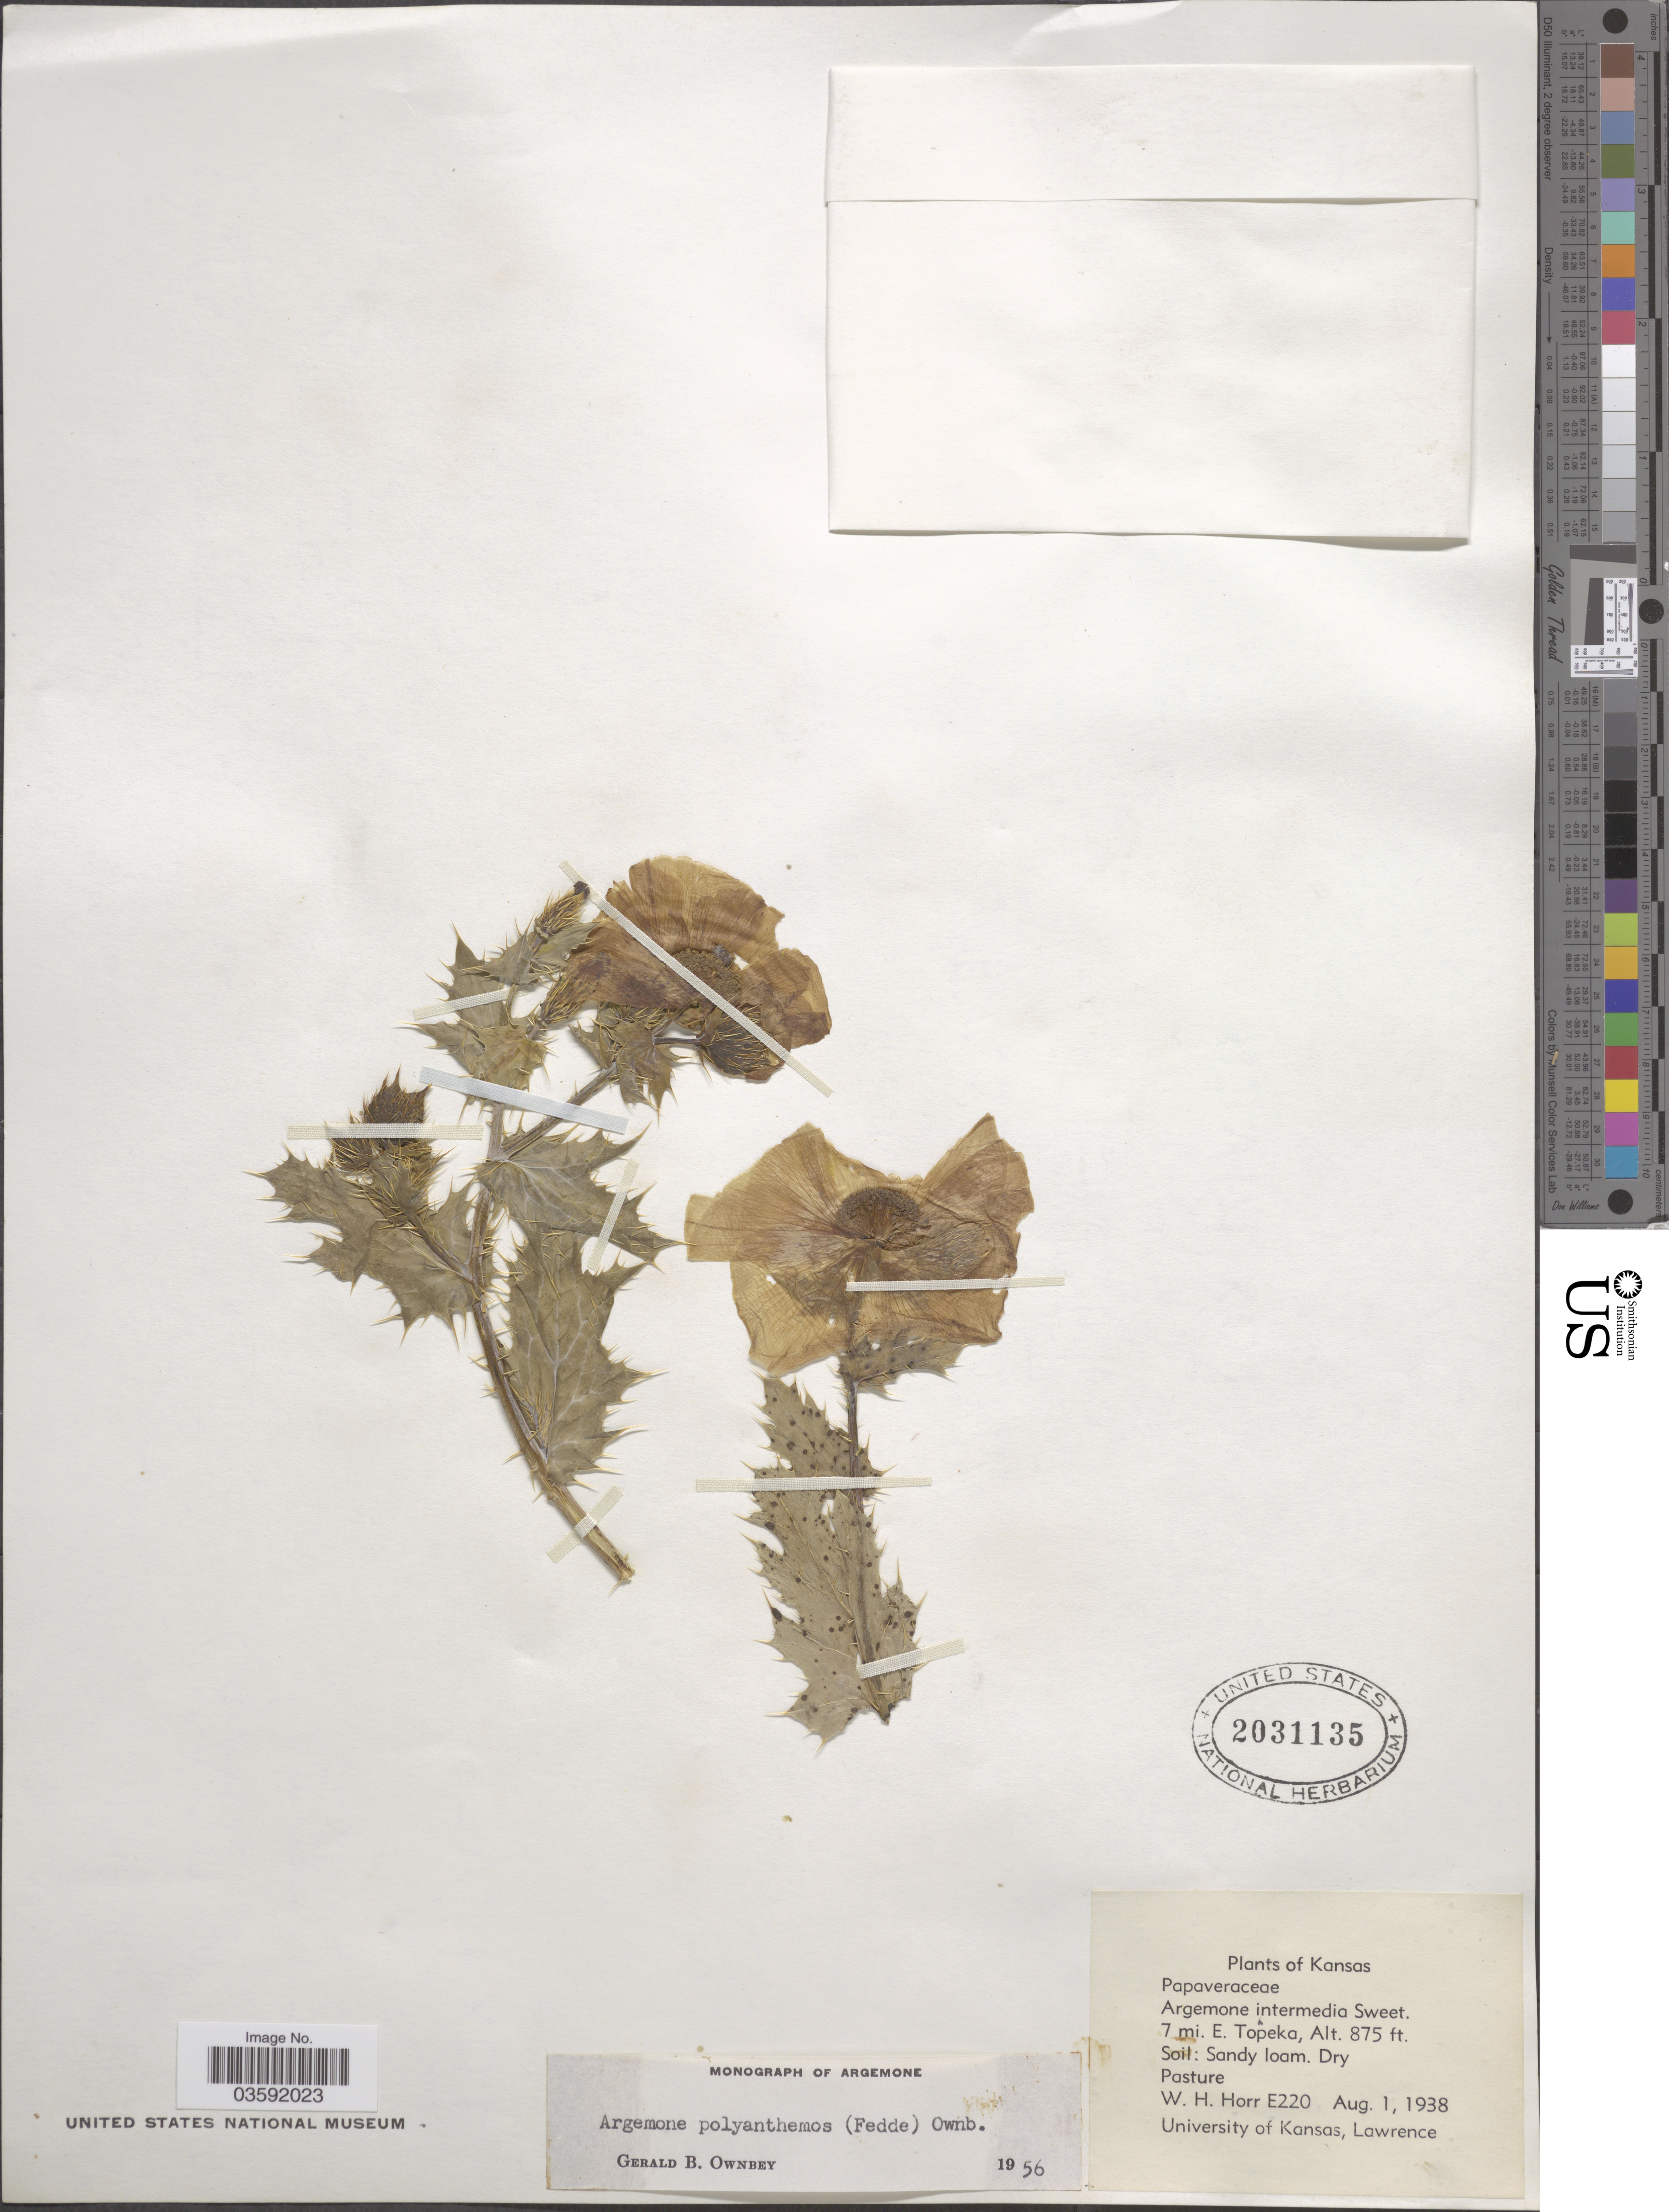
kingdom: Plantae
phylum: Tracheophyta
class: Magnoliopsida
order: Ranunculales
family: Papaveraceae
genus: Argemone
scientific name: Argemone polyanthemos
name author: (Fedde) G.B. Ownbey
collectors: W. H. Horr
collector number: E220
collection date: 1938-08-01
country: United States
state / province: Kansas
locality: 7 mi. E. Topeka.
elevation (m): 267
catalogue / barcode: US 2031135